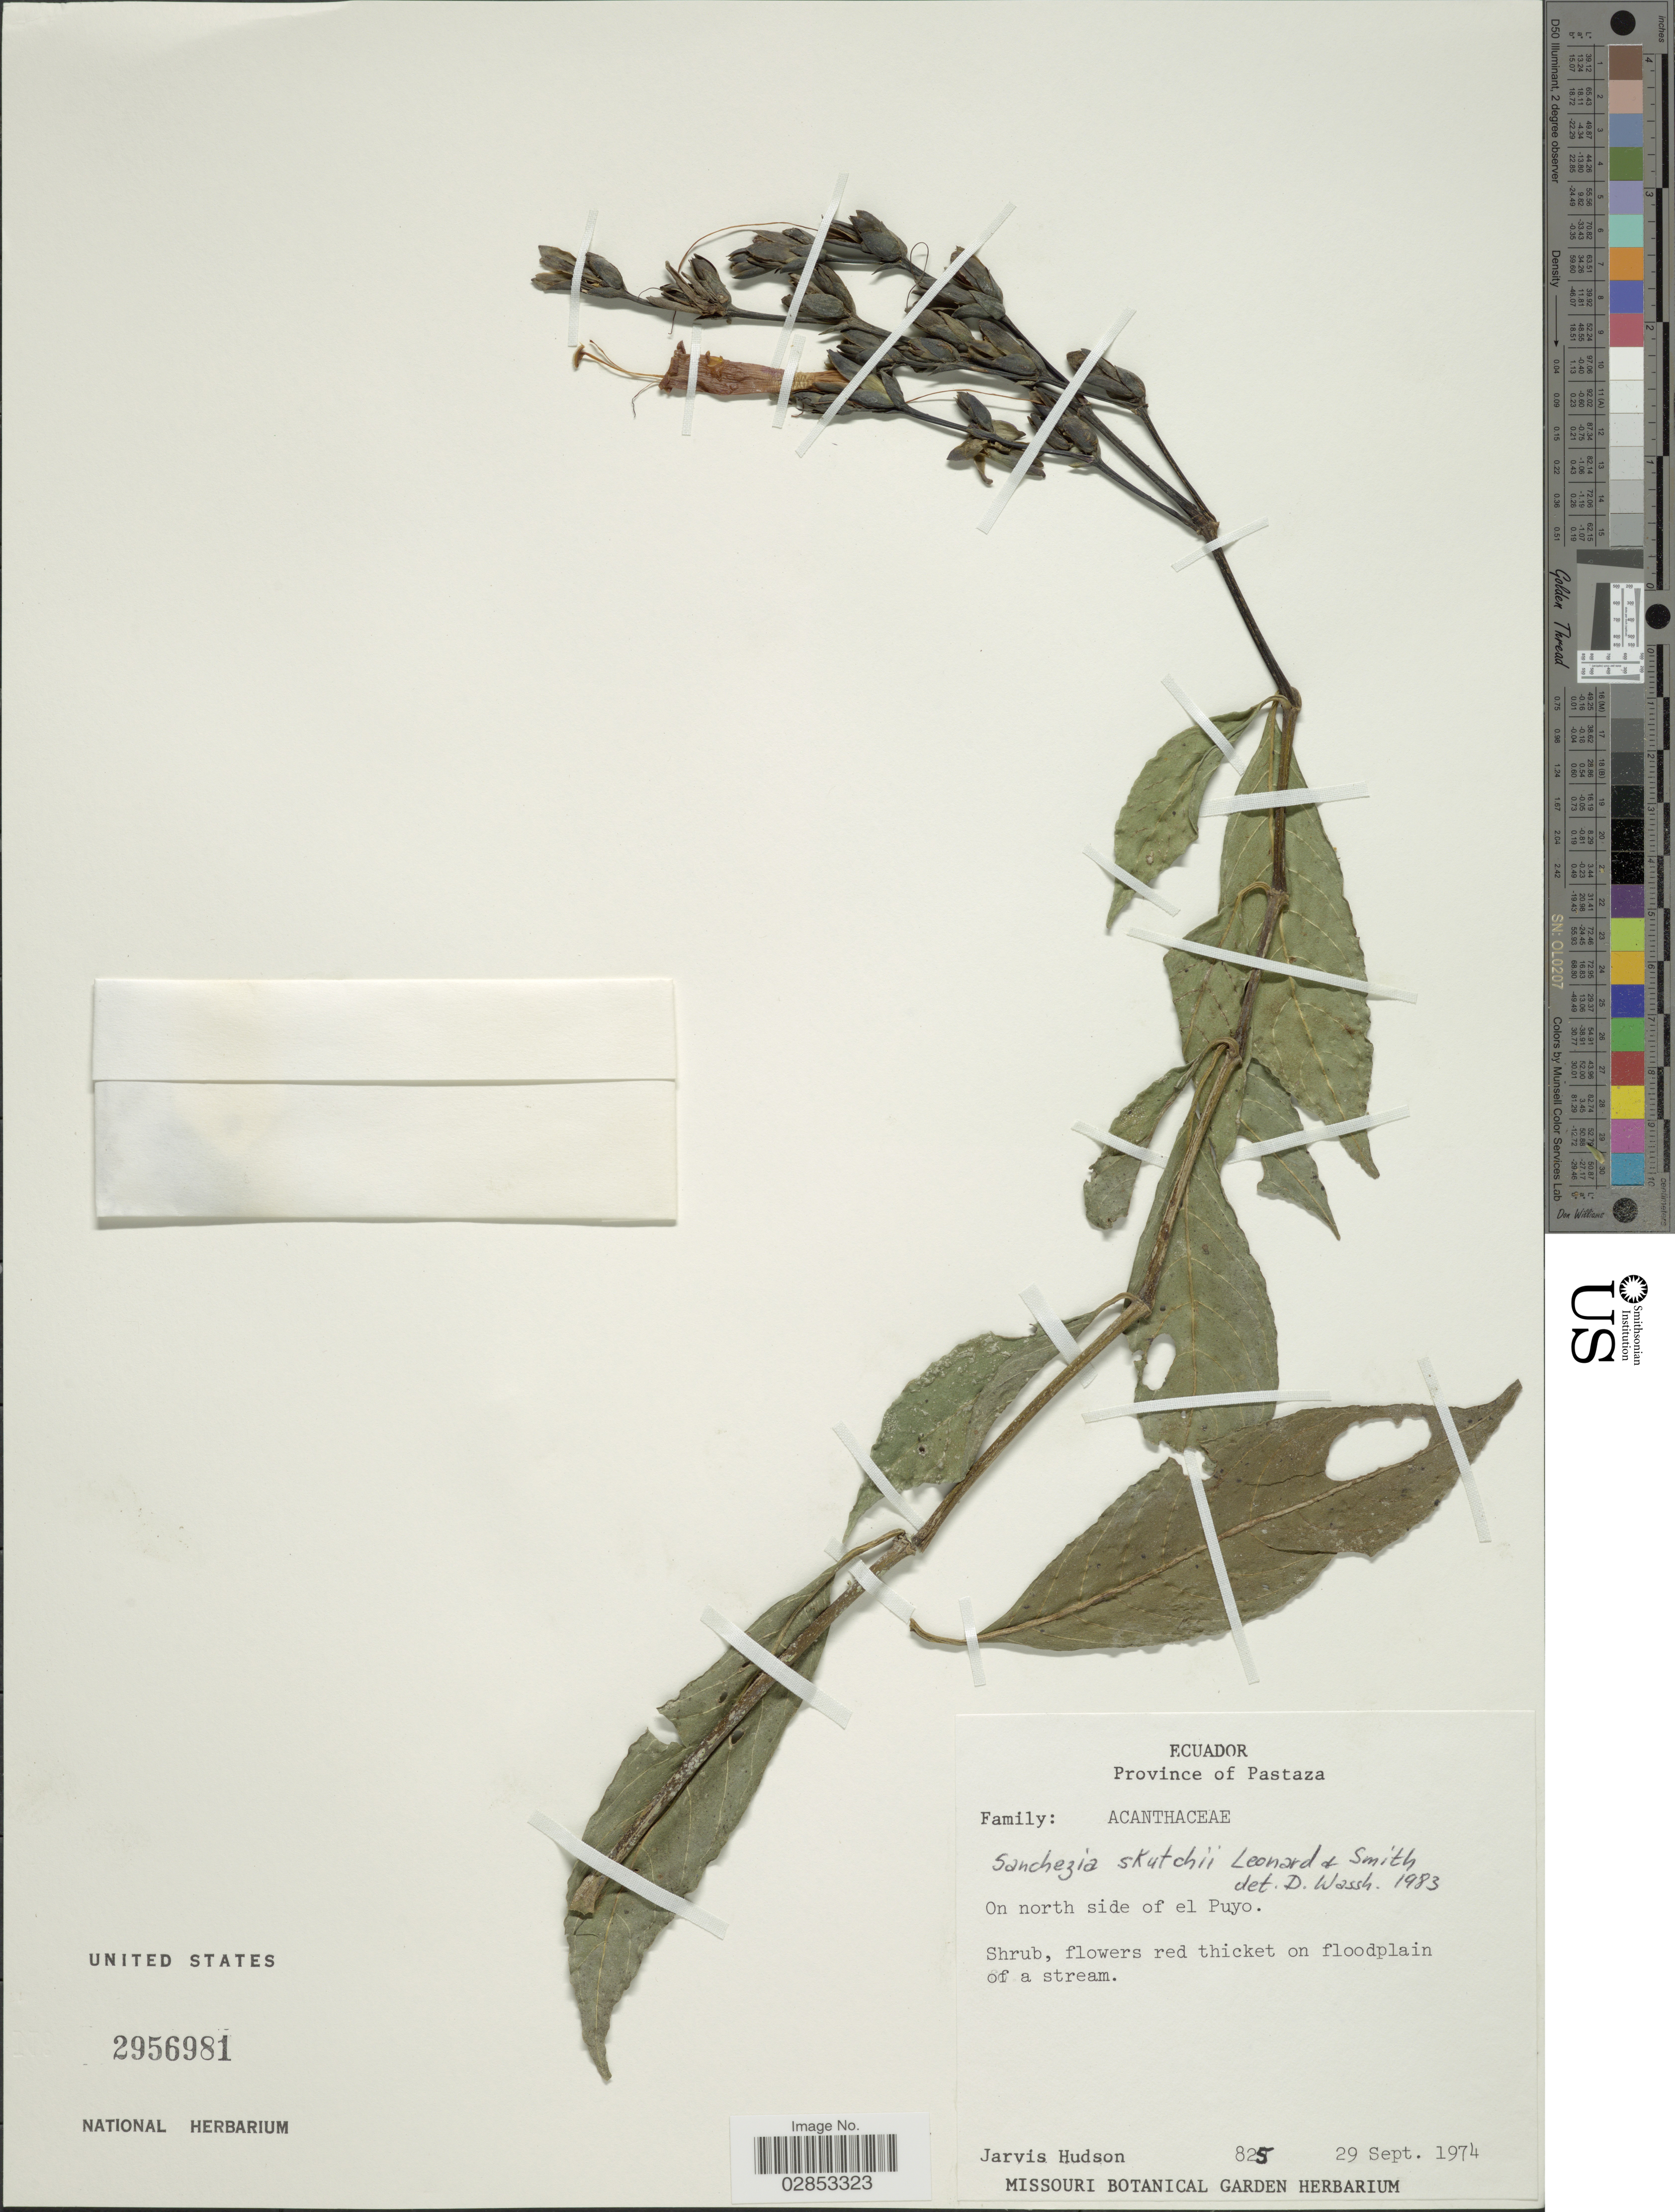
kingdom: Plantae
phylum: Tracheophyta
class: Magnoliopsida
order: Lamiales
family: Acanthaceae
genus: Sanchezia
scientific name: Sanchezia putumayensis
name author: Leonard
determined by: Azevedo, Igor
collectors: J. Hudson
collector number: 825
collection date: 1974-09-29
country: Ecuador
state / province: Pastaza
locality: On north side of el Puyo.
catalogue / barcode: US 2956981